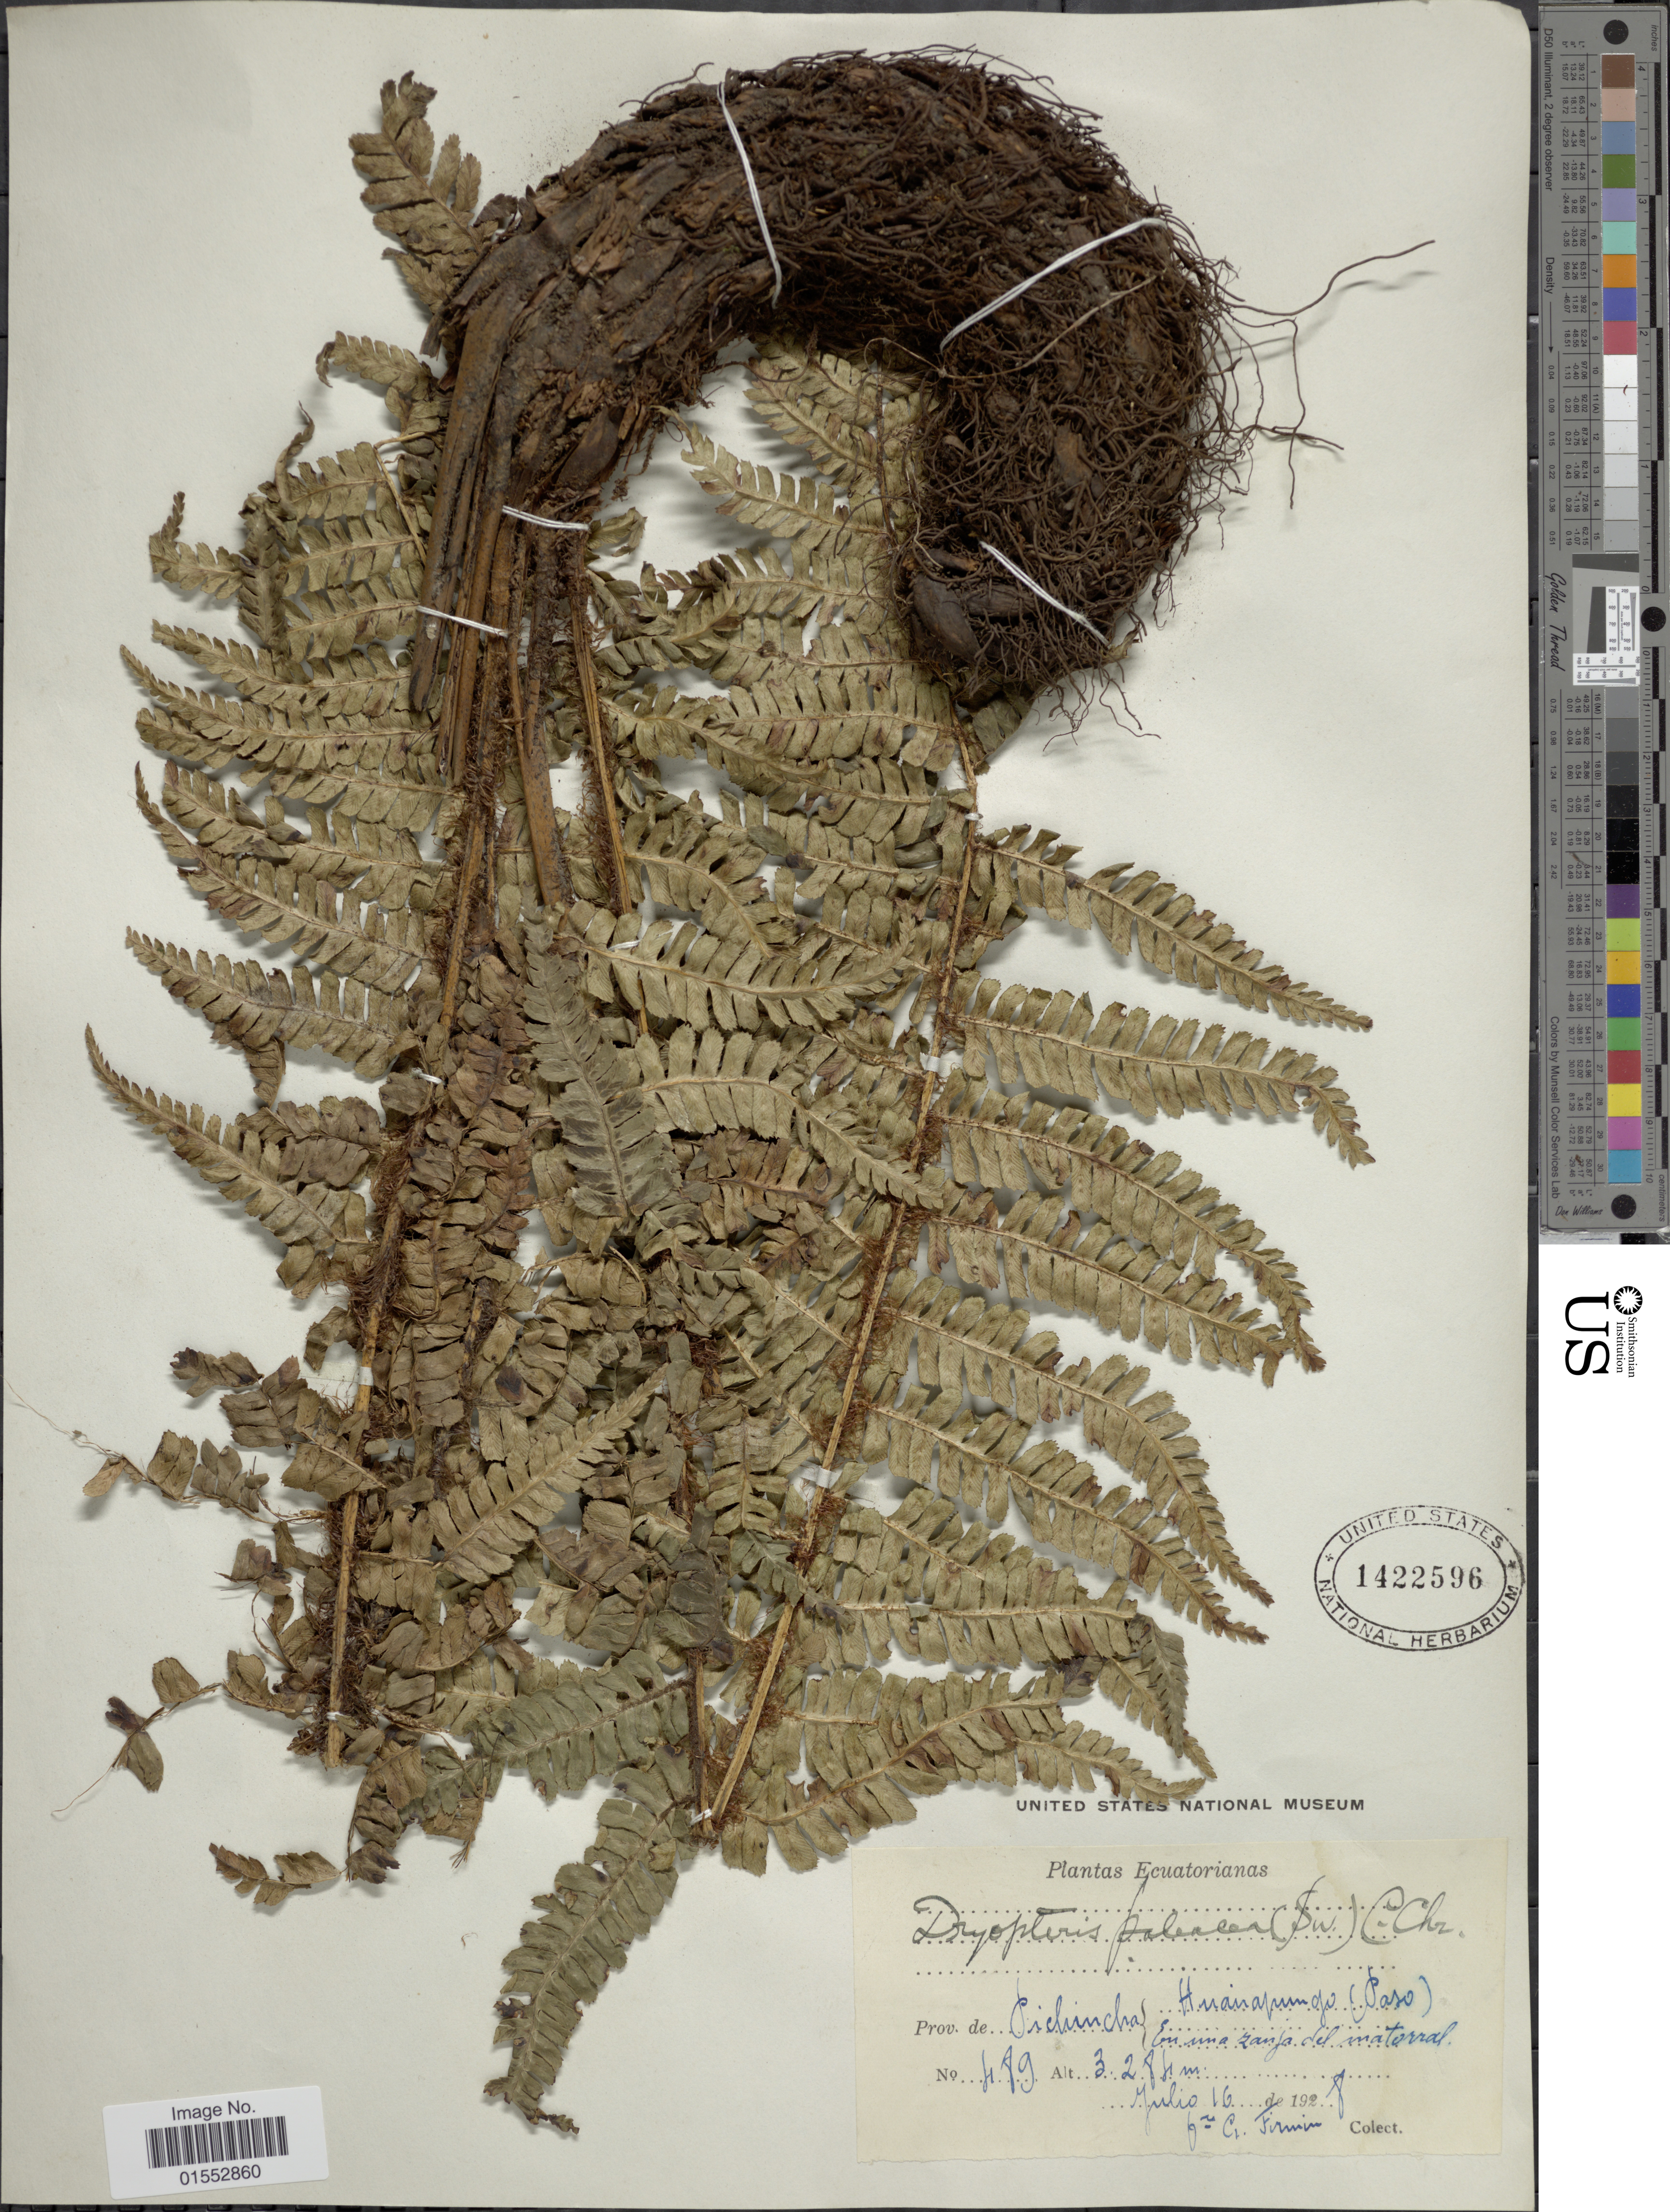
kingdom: Plantae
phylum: Tracheophyta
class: Polypodiopsida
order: Polypodiales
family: Dryopteridaceae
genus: Dryopteris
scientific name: Dryopteris wallichiana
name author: (Spreng.) Hyl.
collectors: G. Firmin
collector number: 479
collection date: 1927-07-16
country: Ecuador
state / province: Pichincha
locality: Pichincha, Huainapungo (Paso). En una zanja del matorral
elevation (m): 3284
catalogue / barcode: US 1422596